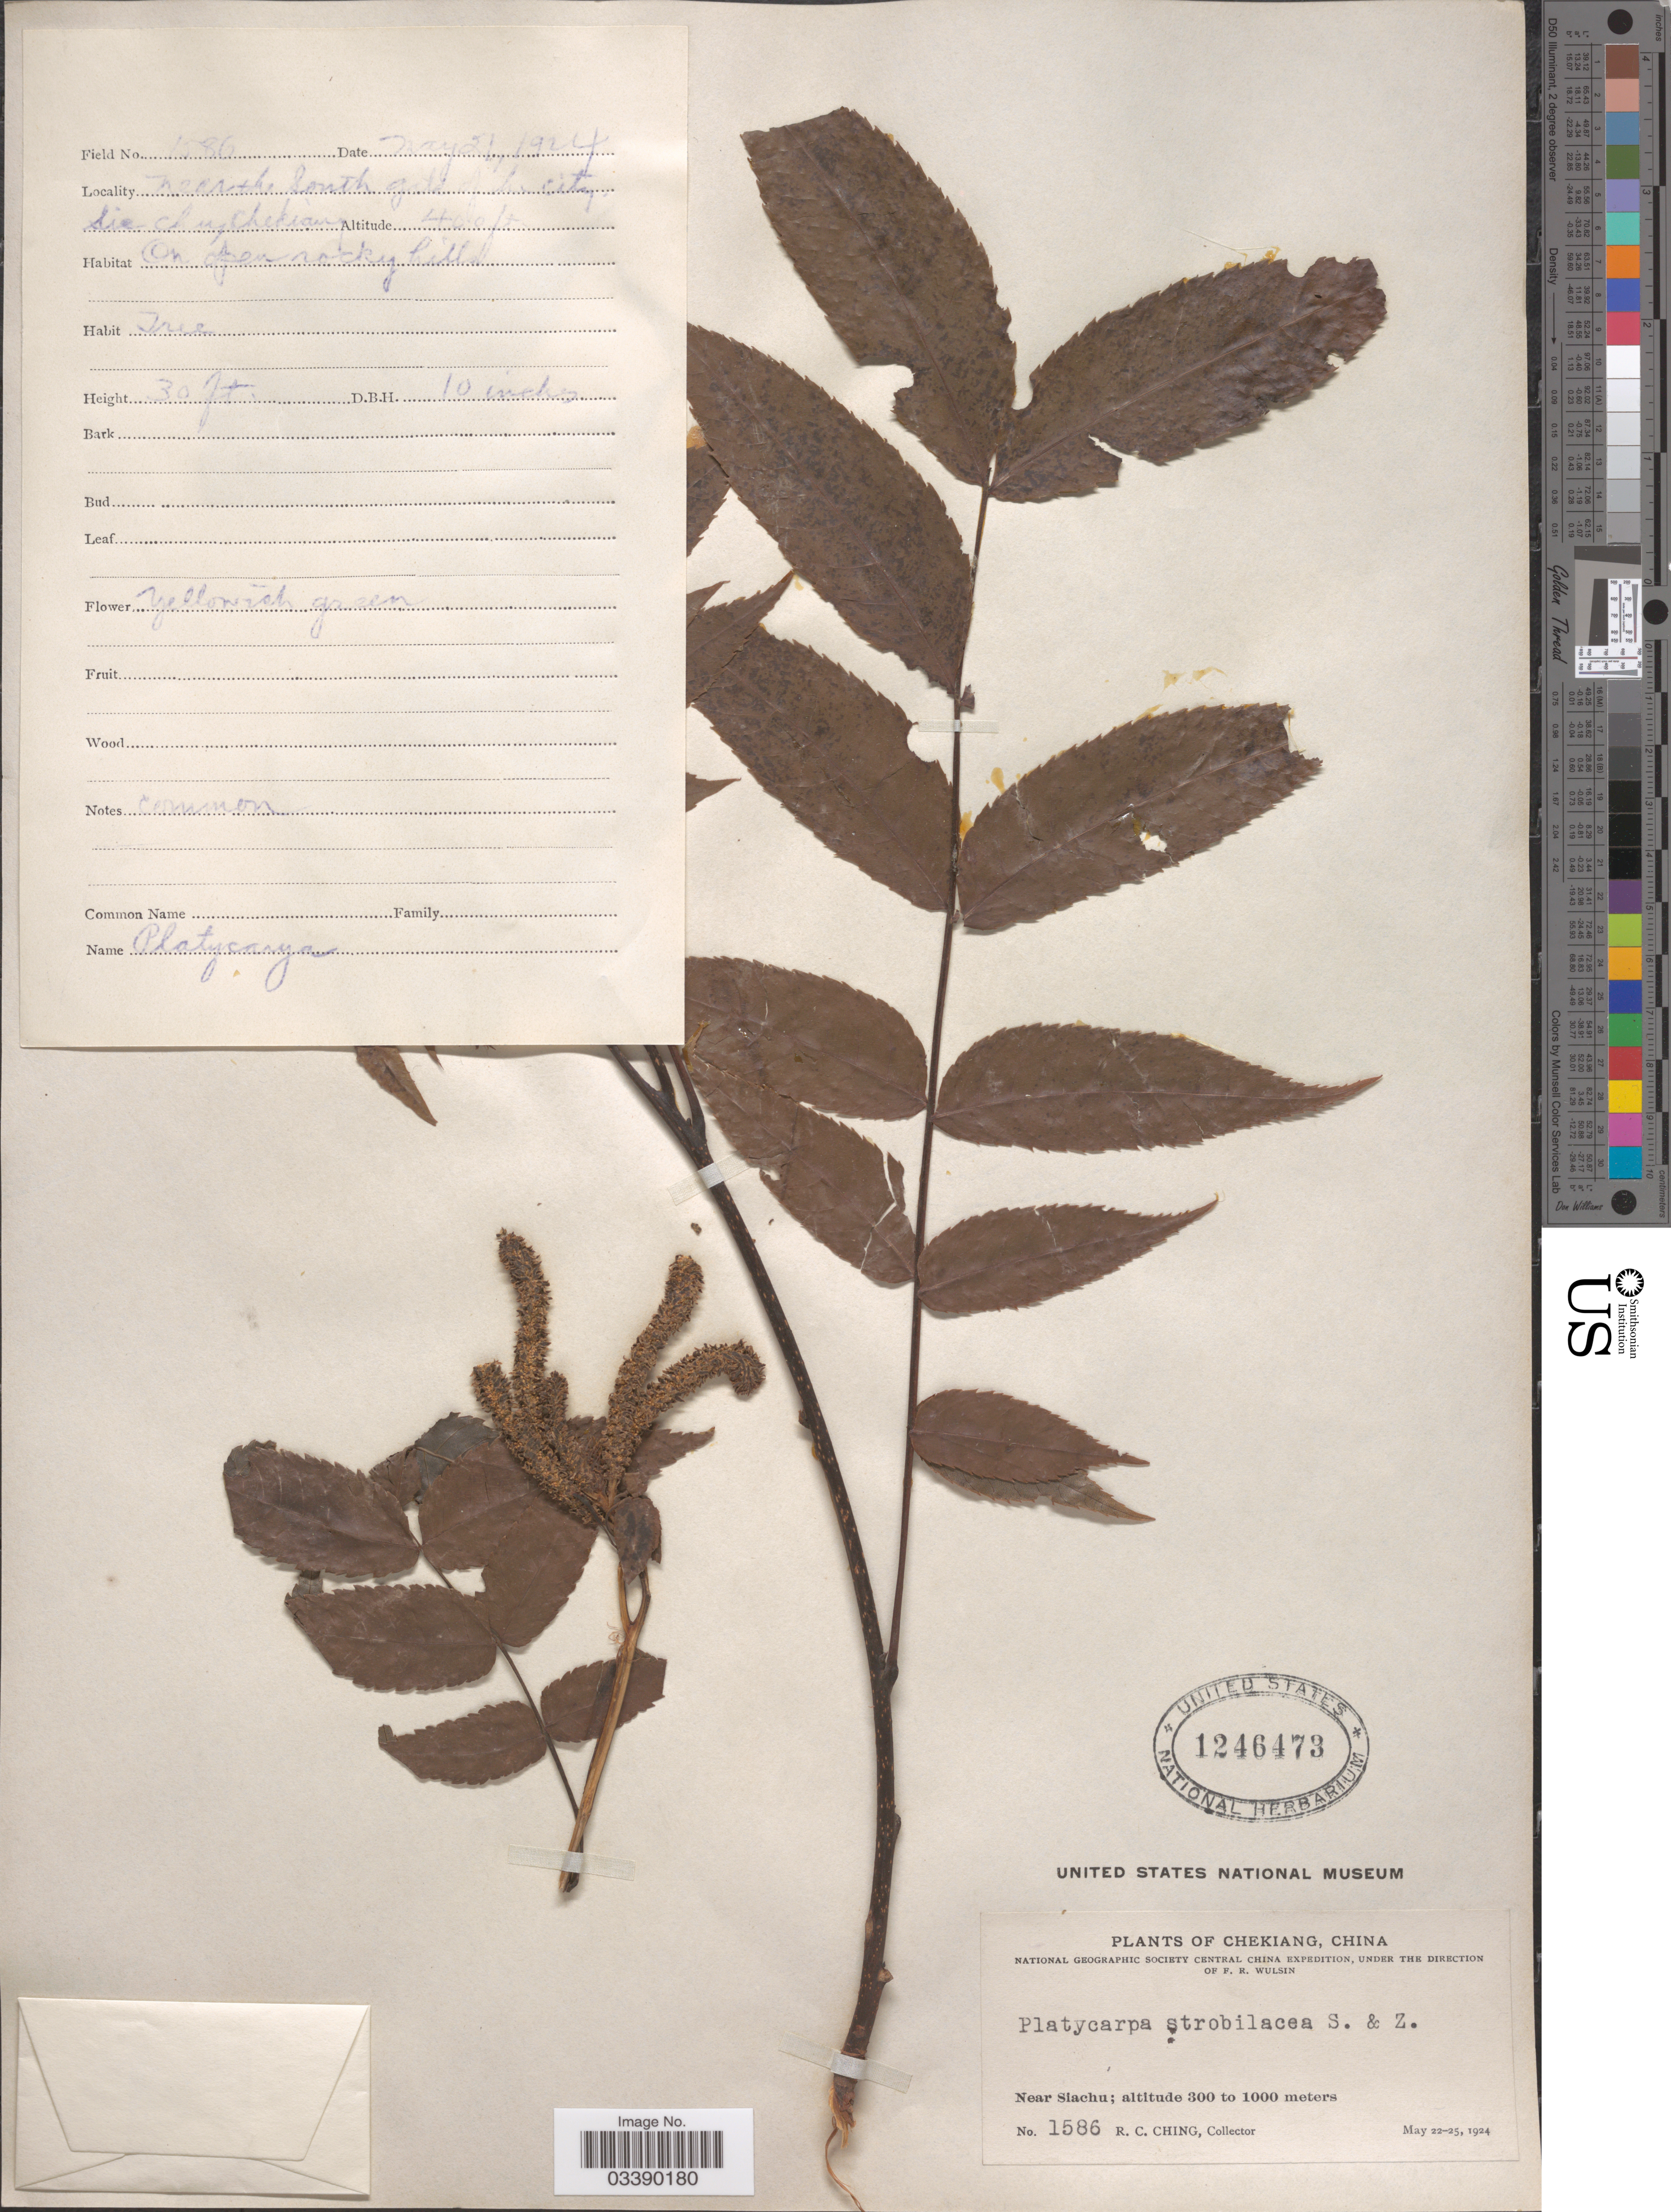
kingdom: Plantae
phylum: Tracheophyta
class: Magnoliopsida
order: Fagales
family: Juglandaceae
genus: Platycarya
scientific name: Platycarya strobilacea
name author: Siebold & Zucc.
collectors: R. C. Ching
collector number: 1586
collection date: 1924-05-21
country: China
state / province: Zhejiang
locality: Near the south gate of the city, Siachu, Chekiang.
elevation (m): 122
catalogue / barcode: US 1246473